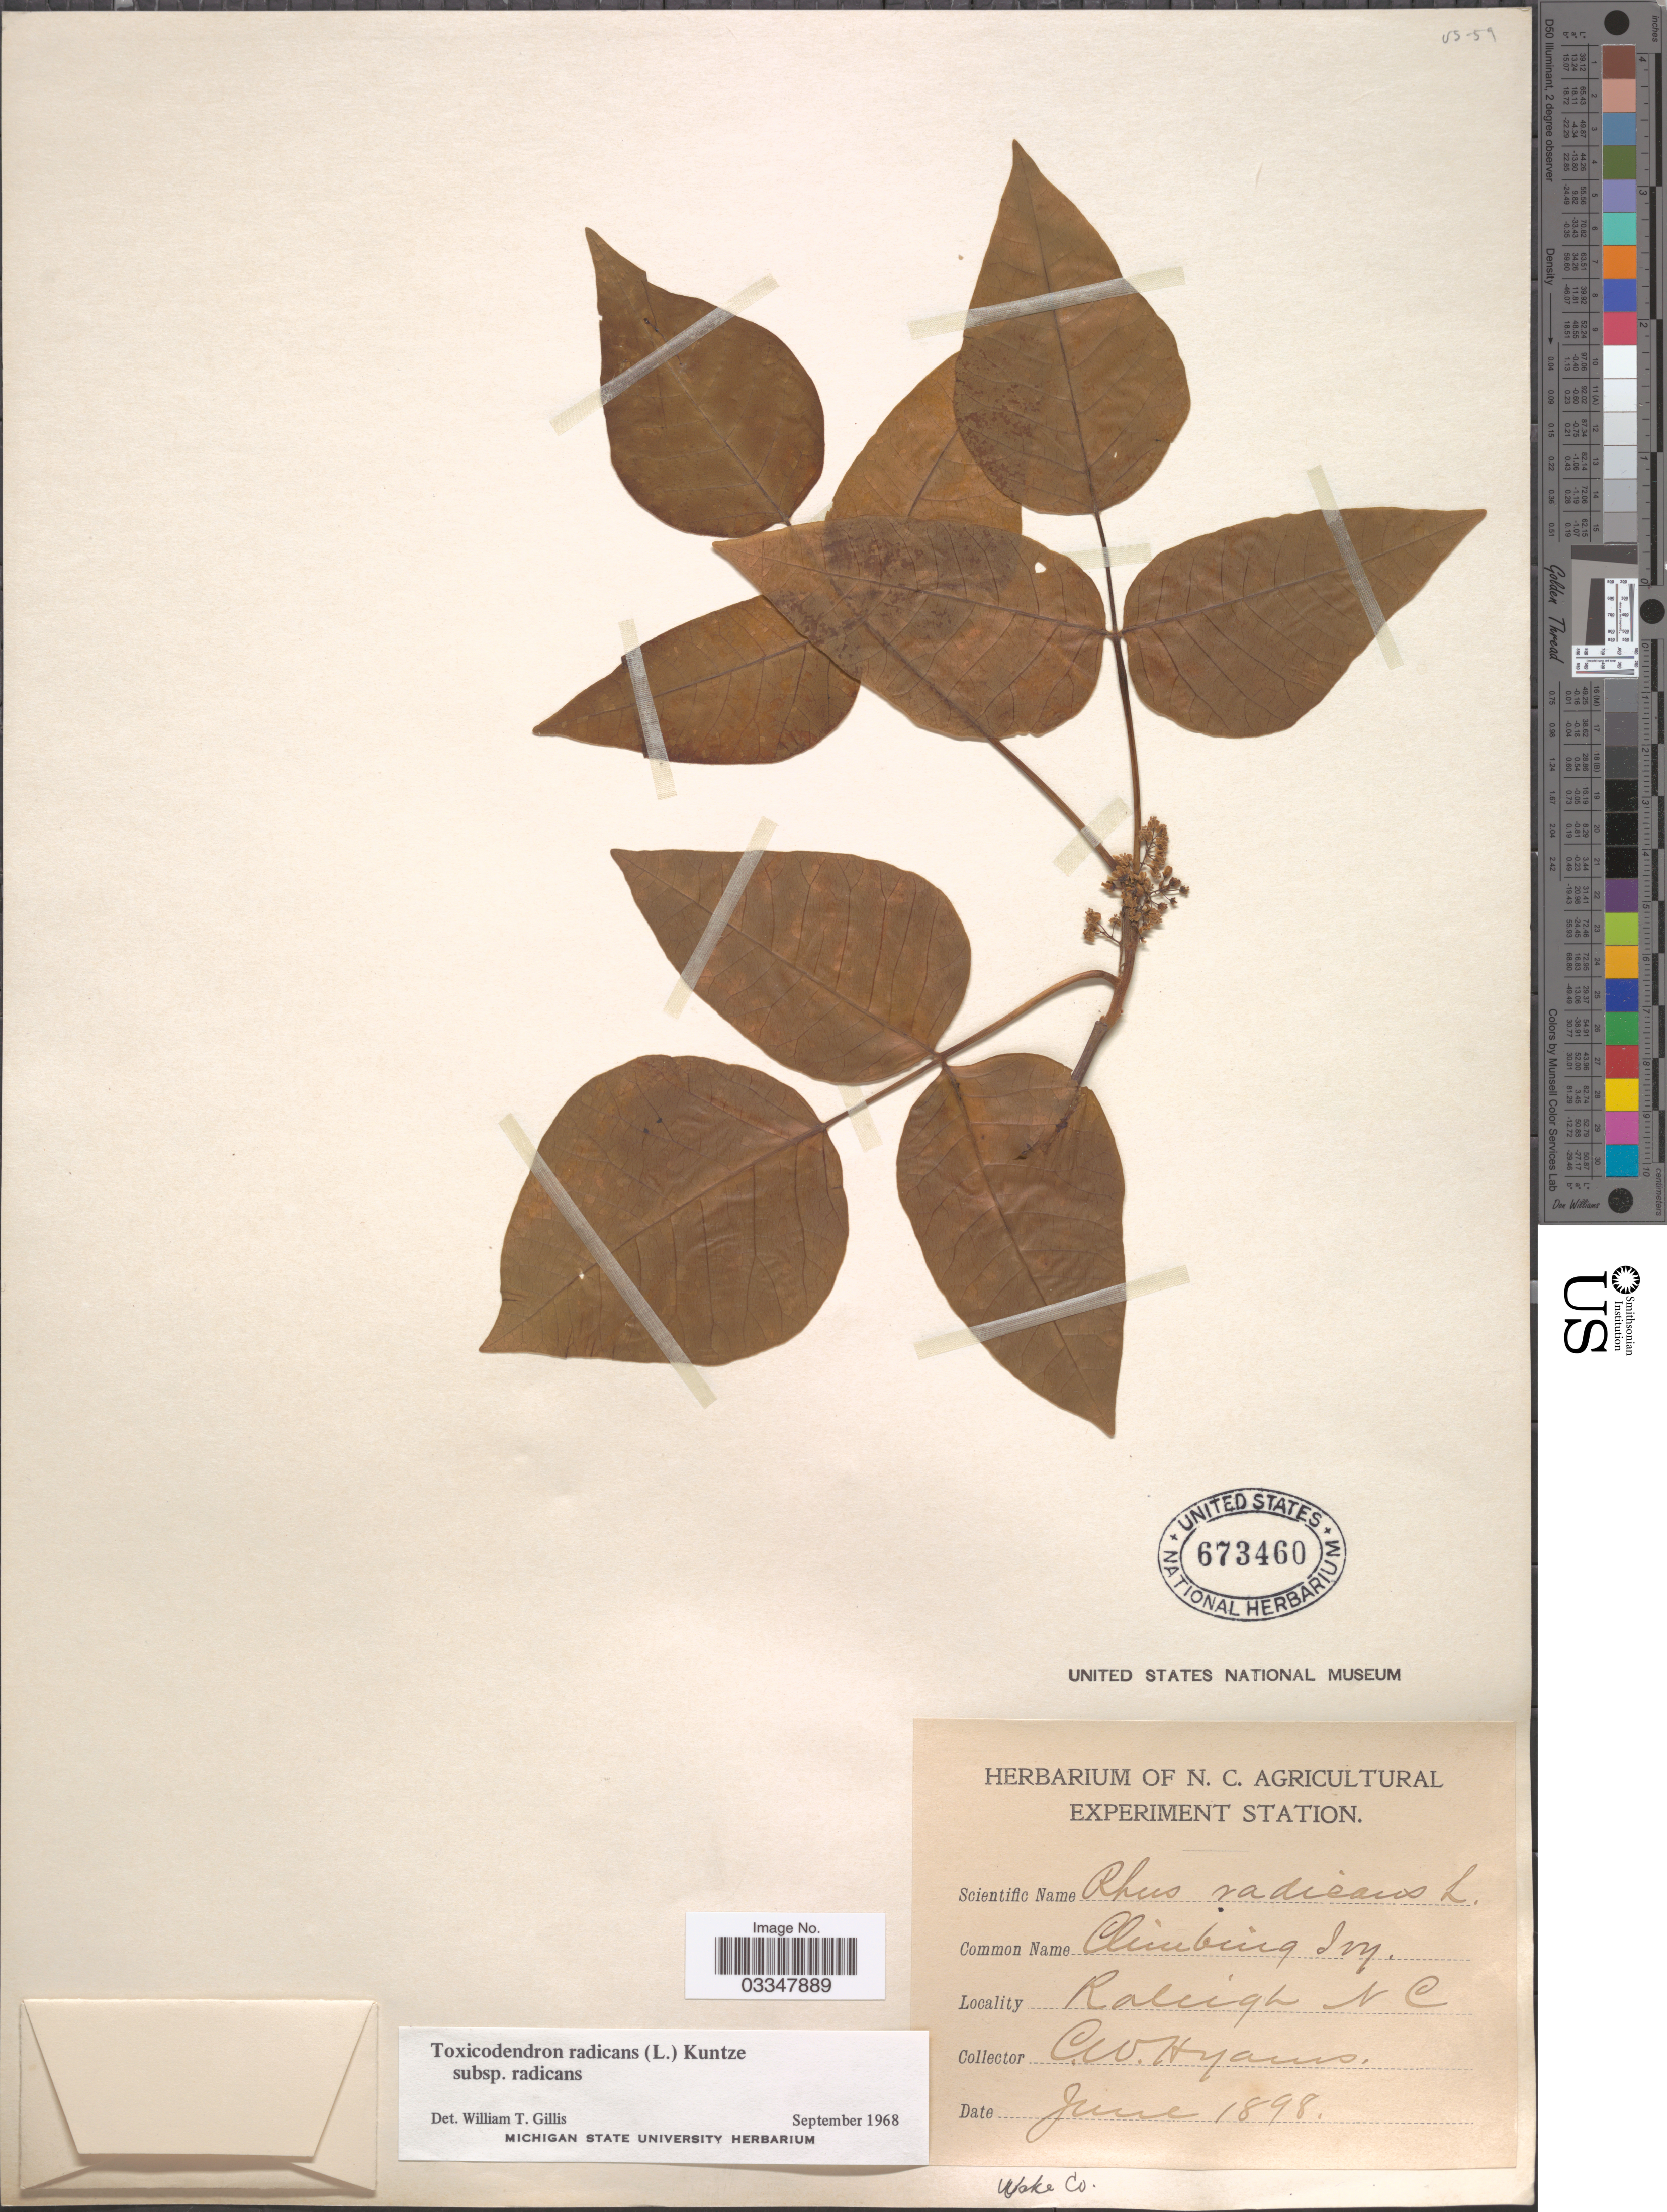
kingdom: Plantae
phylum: Tracheophyta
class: Magnoliopsida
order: Sapindales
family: Anacardiaceae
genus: Toxicodendron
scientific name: Toxicodendron radicans subsp. radicans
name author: (L.) Kuntze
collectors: C. Hyams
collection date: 1898-06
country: United States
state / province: North Carolina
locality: Raleigh. Wake Co.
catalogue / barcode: US 673460